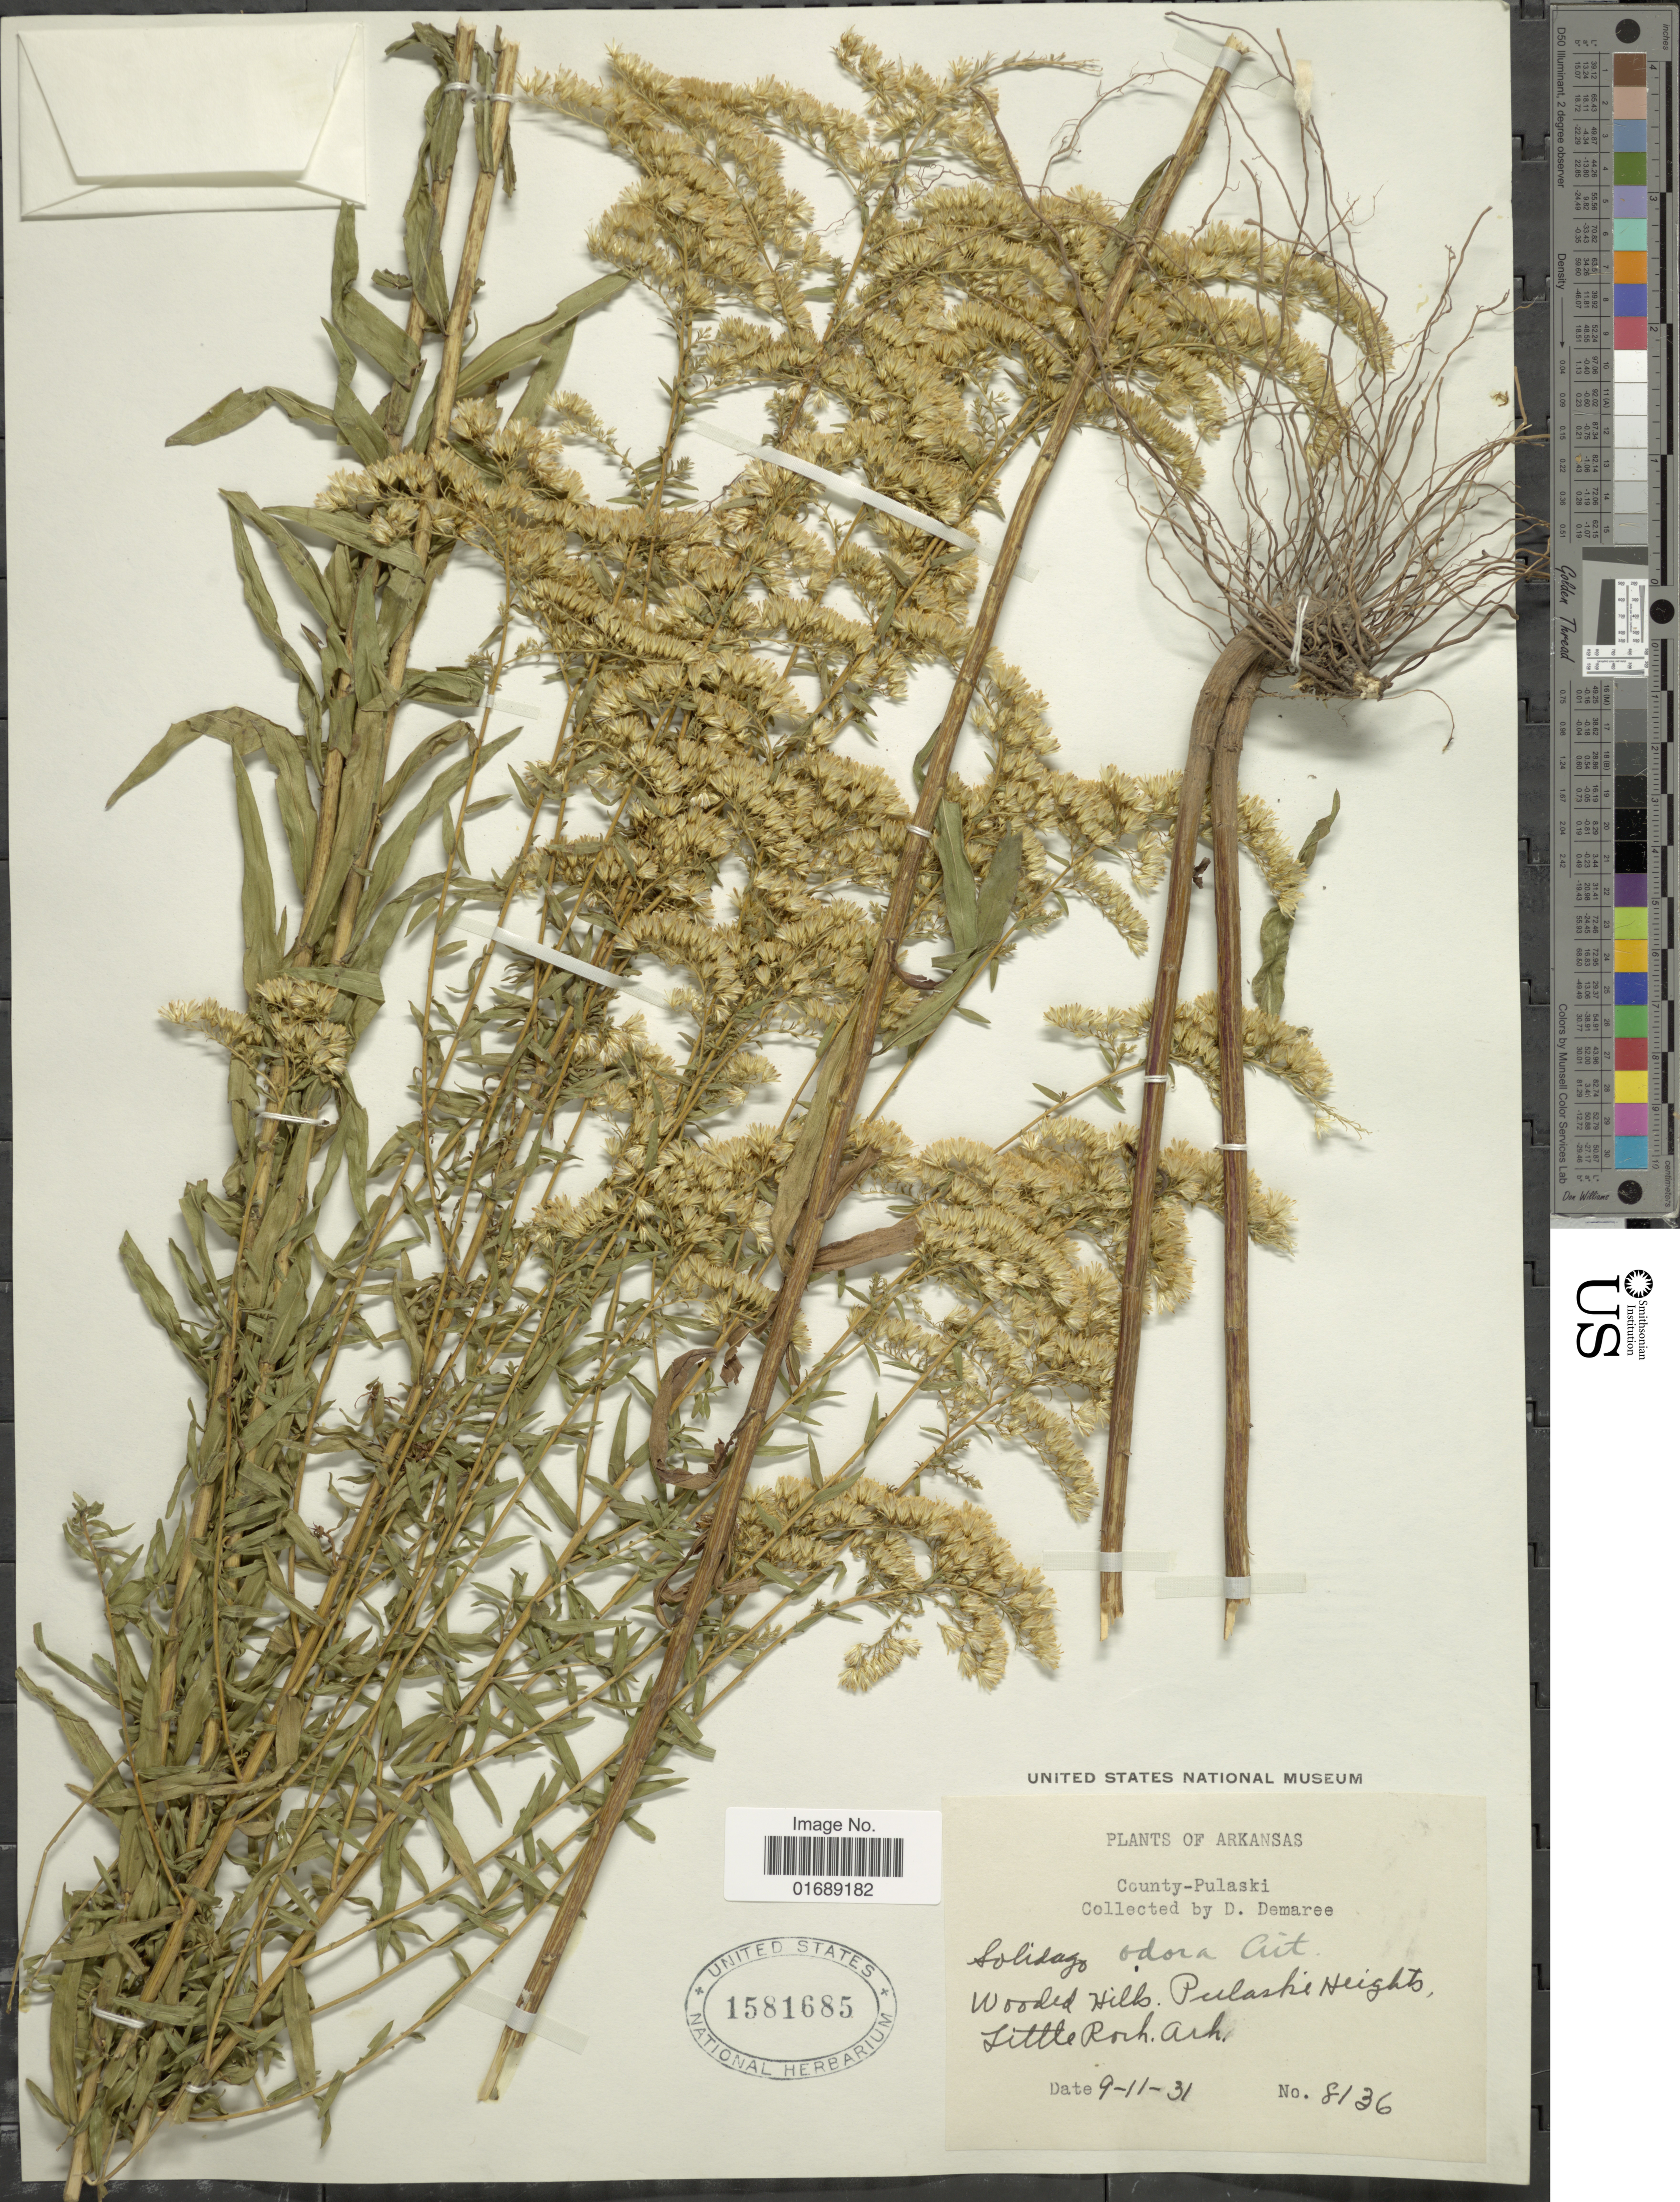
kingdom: Plantae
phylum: Tracheophyta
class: Magnoliopsida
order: Asterales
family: Asteraceae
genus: Solidago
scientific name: Solidago odora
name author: Aiton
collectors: D. Demaree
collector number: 8136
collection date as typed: Transcribed d/m/y: 11/9/31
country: United States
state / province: Arkansas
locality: County-Pulaski, Wodded Hills. Pulaski Heights, Little Rock Ark.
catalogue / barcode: US 1581685